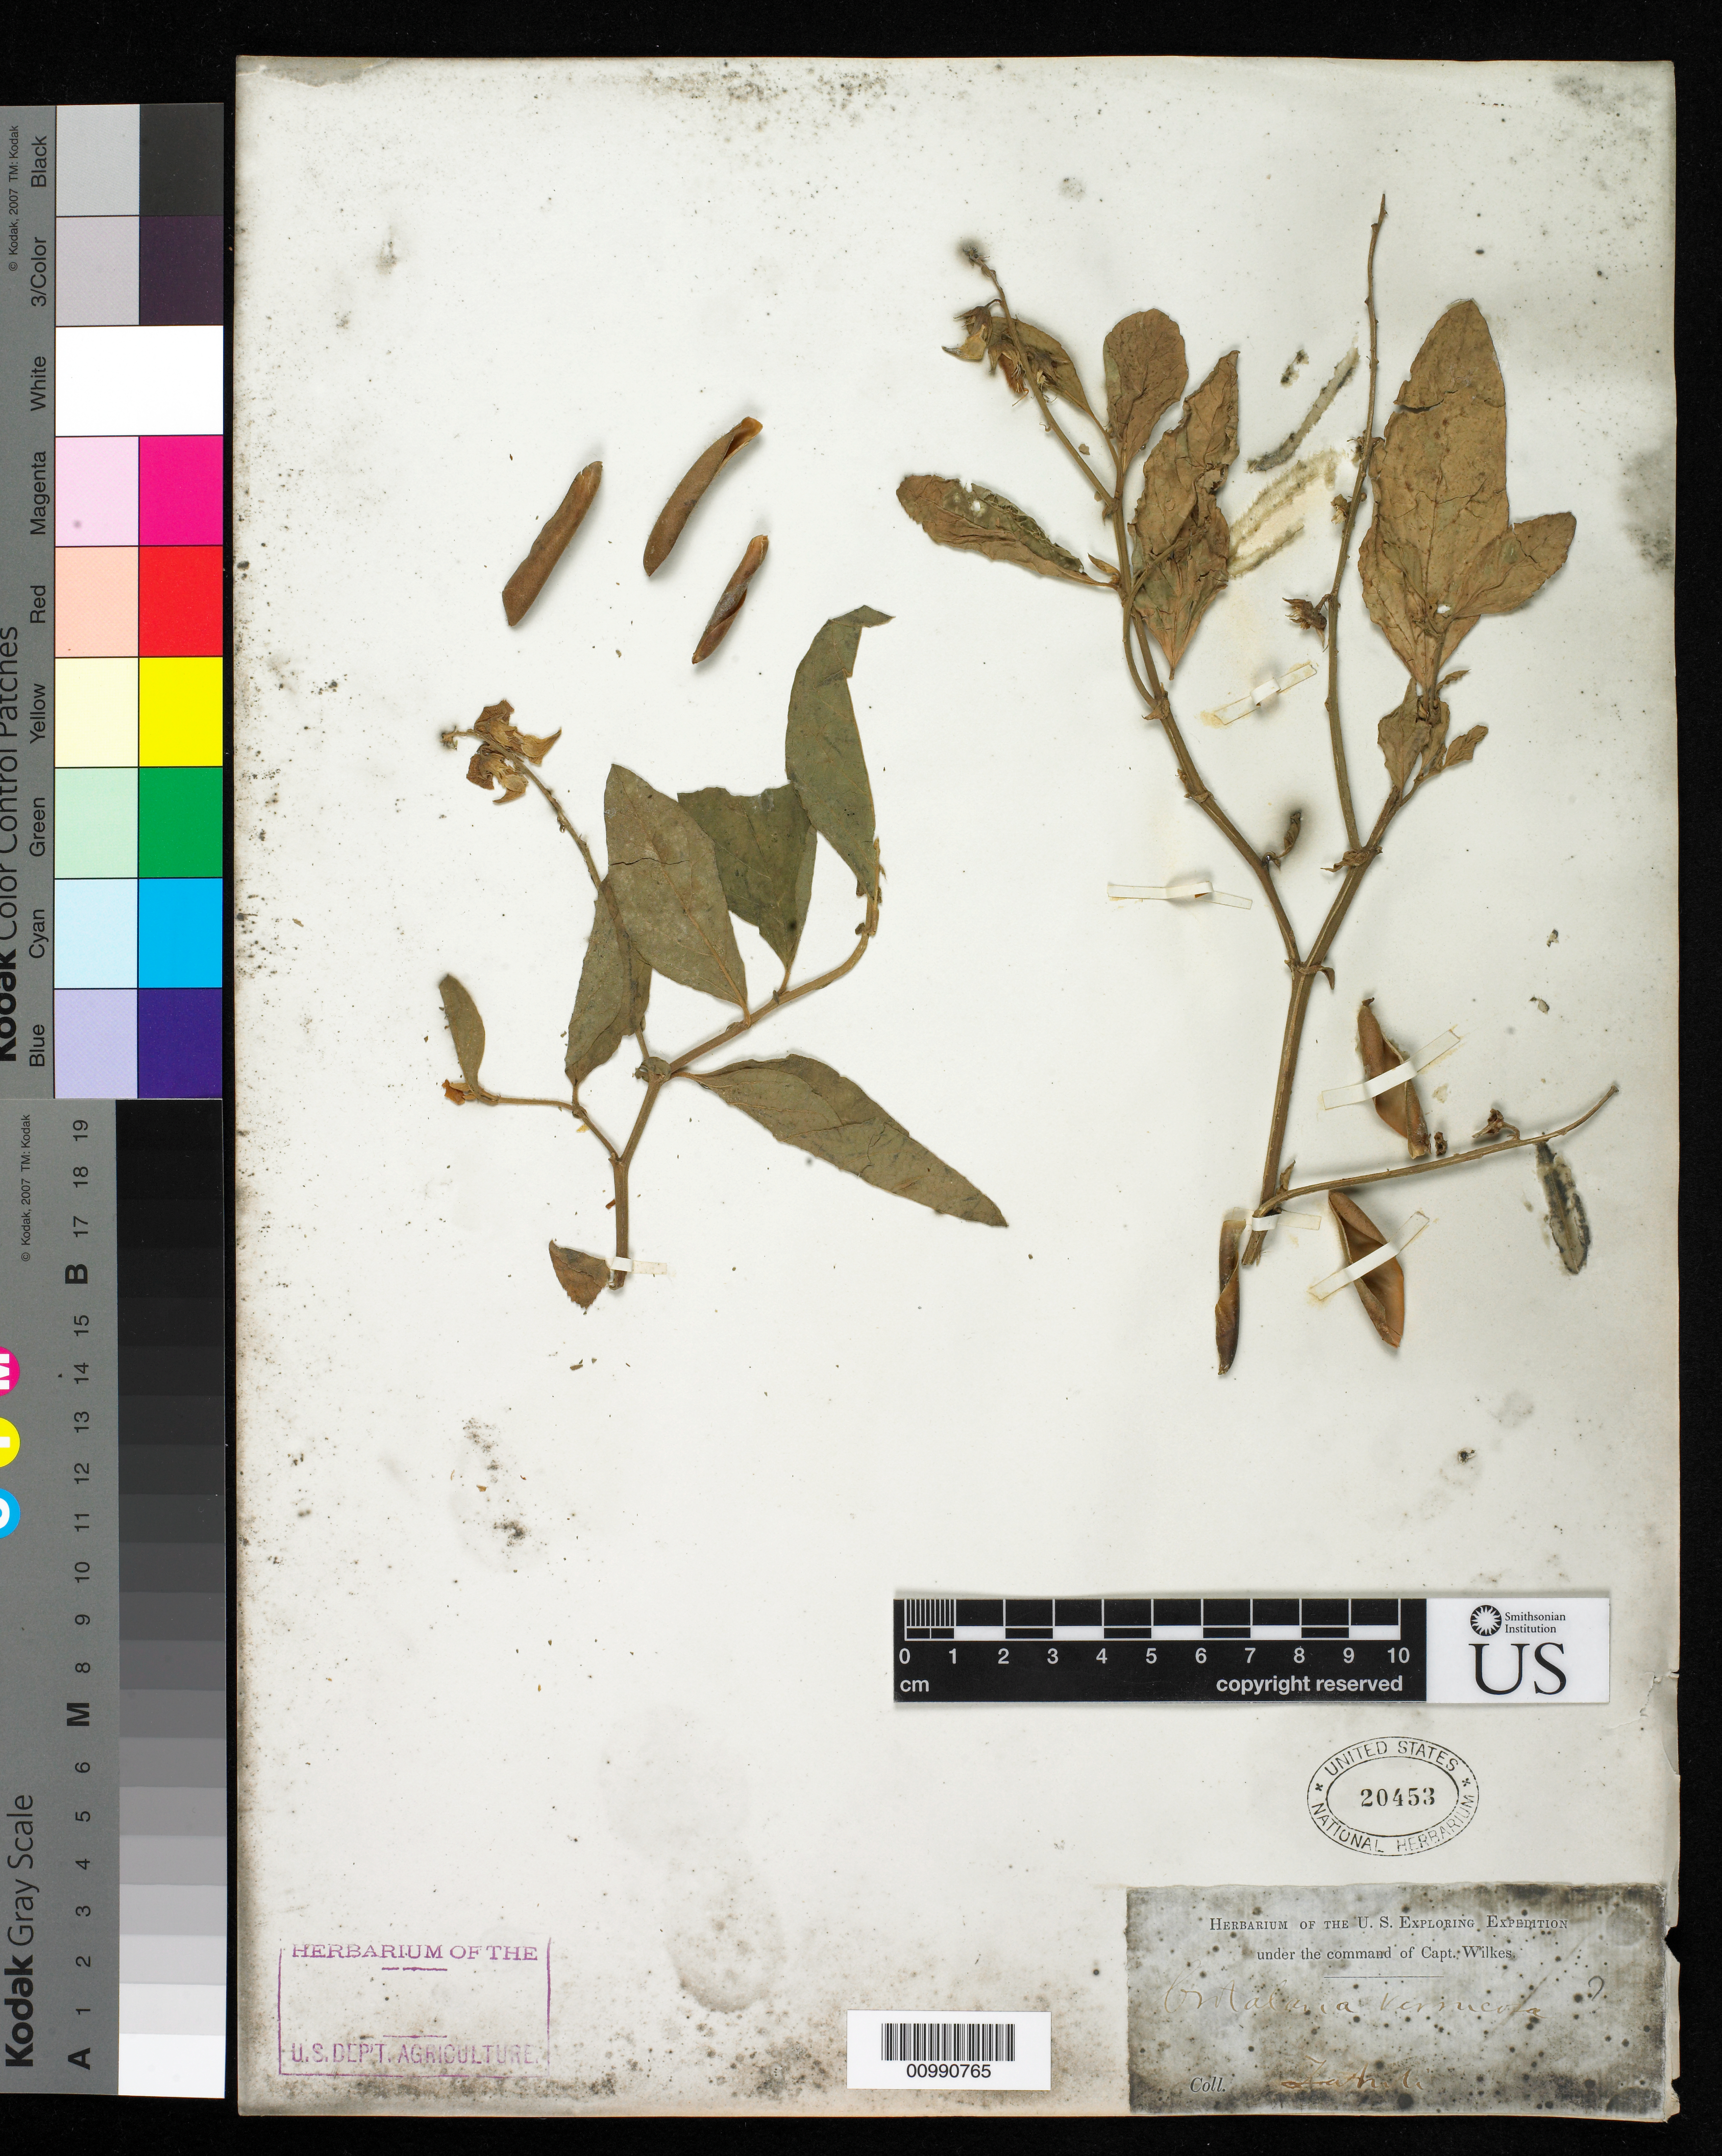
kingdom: Plantae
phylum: Tracheophyta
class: Magnoliopsida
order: Fabales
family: Fabaceae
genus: Crotalaria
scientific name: Crotalaria verrucosa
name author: L.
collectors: Wilkes Explor. Exped.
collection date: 1838/1842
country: French Polynesia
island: Tahiti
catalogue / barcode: US 20453